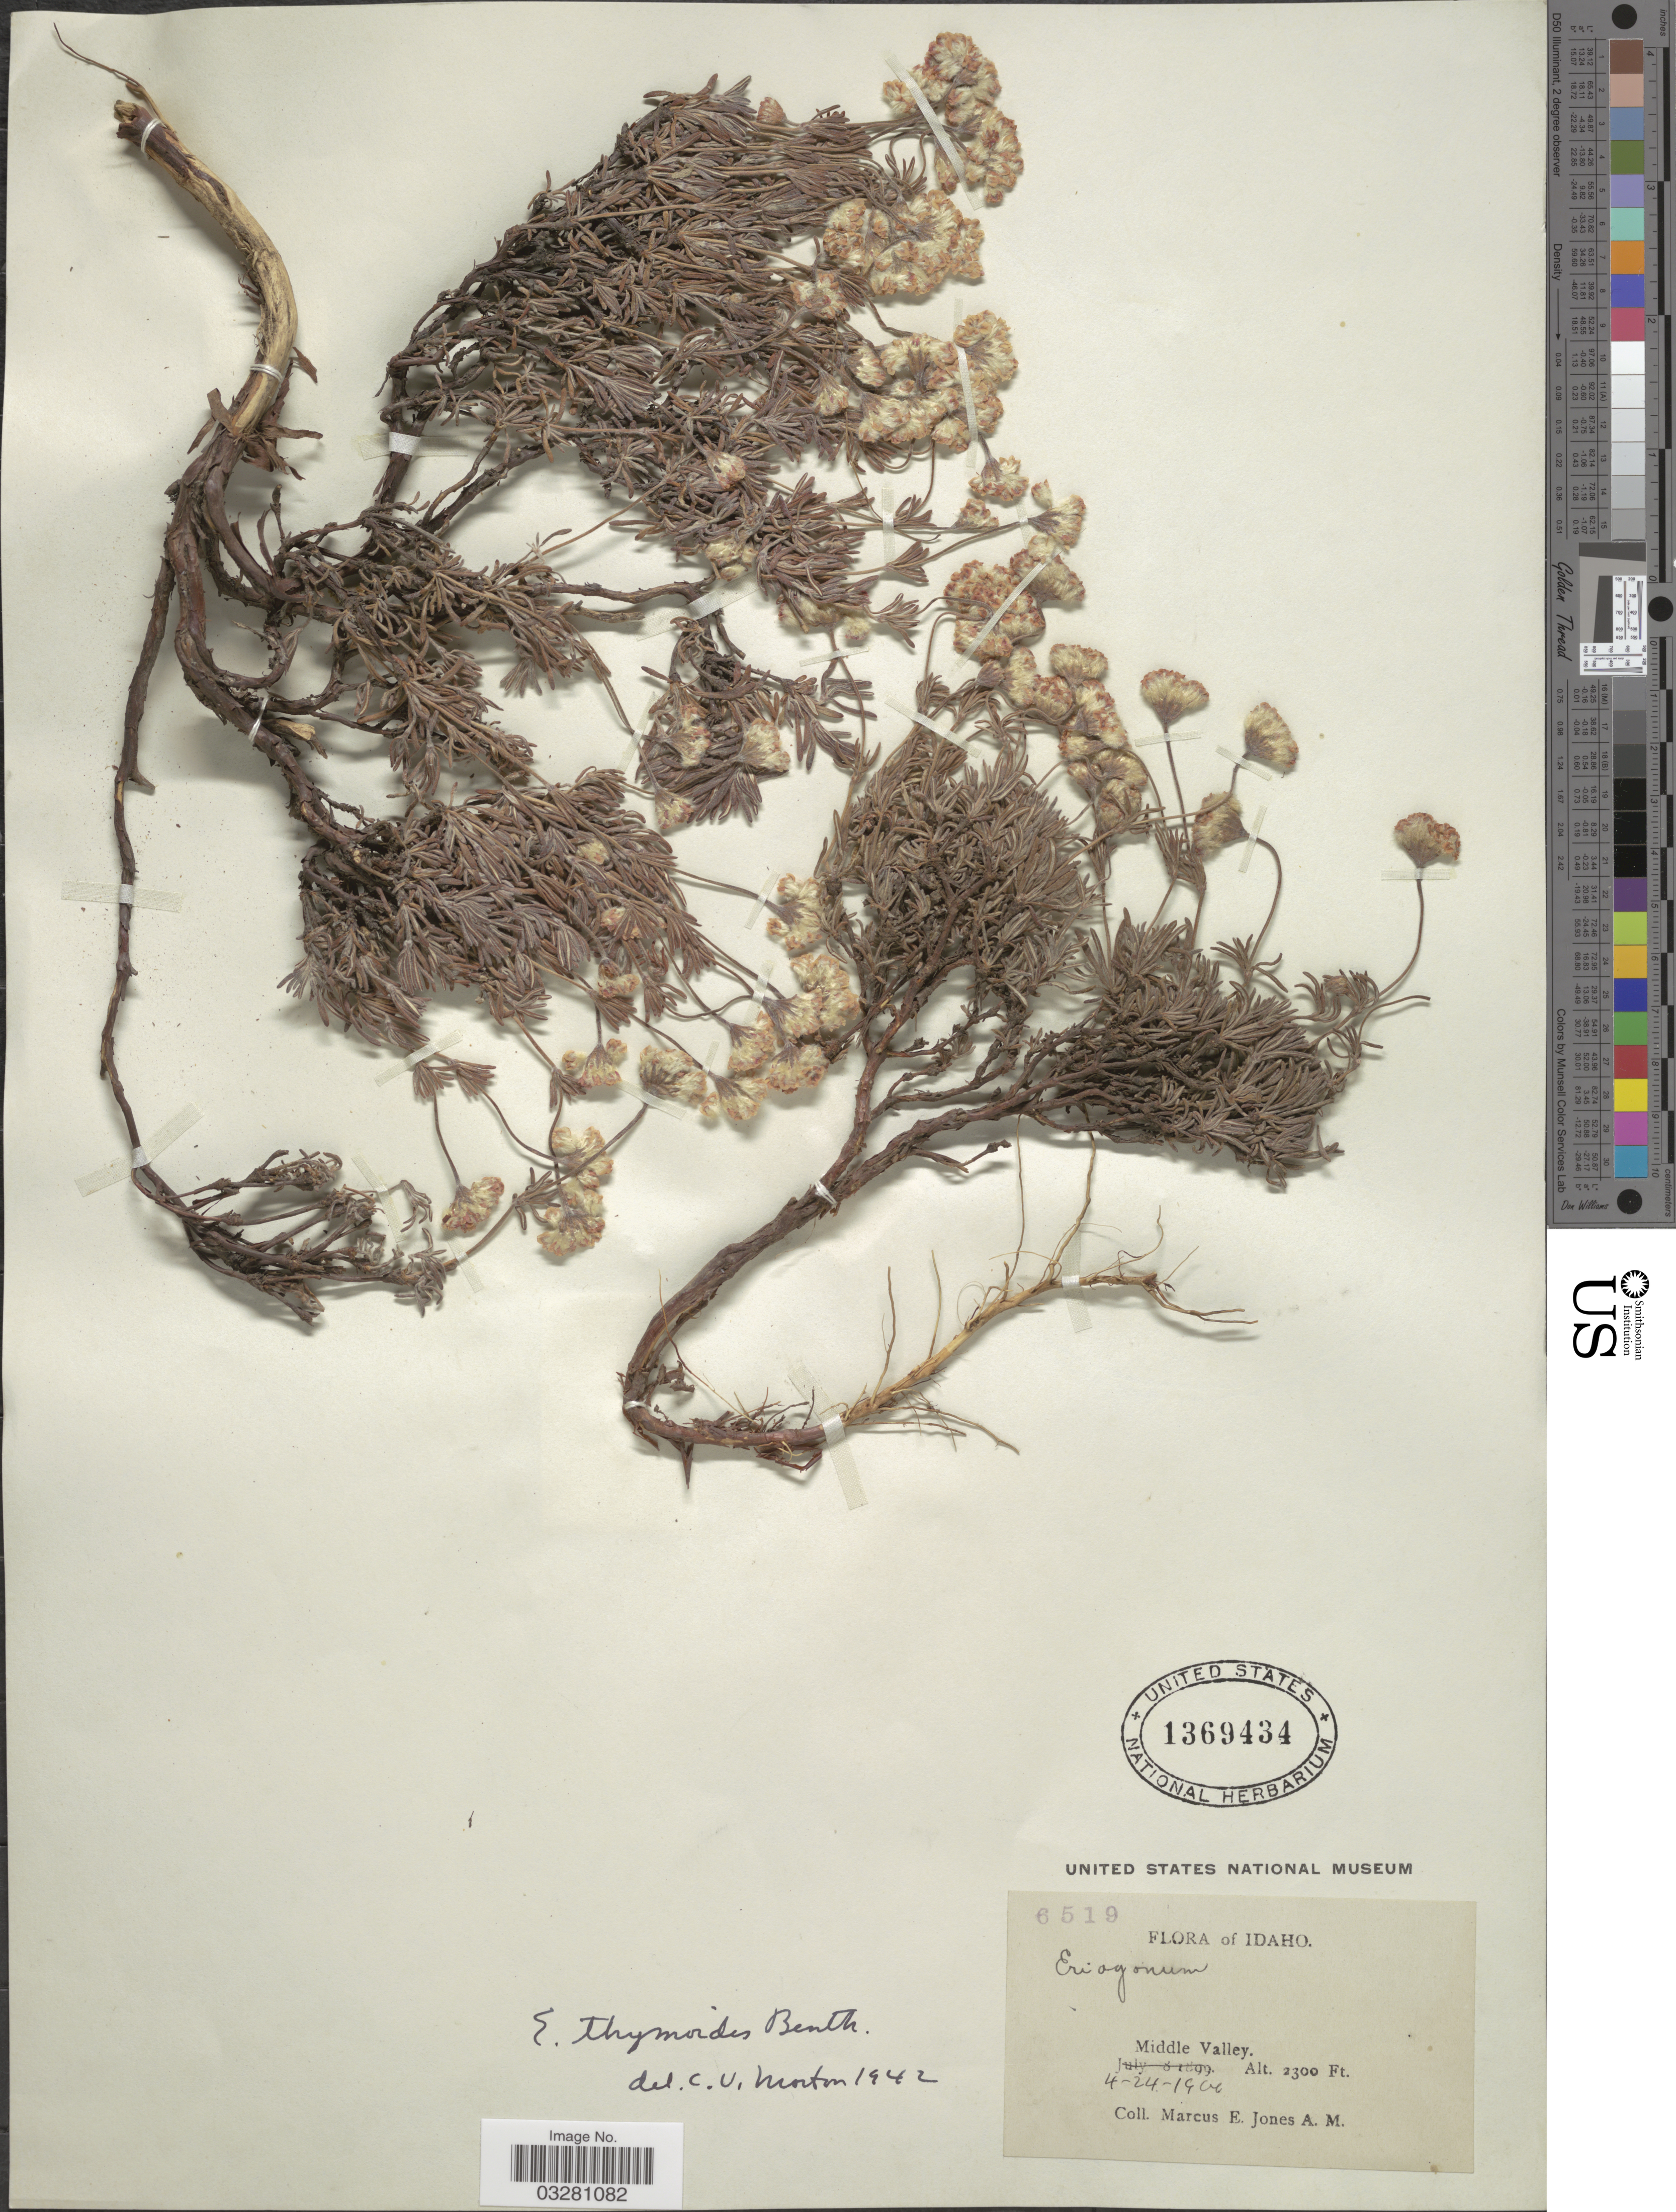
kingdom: Plantae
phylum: Tracheophyta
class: Magnoliopsida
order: Caryophyllales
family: Polygonaceae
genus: Eriogonum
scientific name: Eriogonum thymoides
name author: Benth. in DC.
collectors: M. E. Jones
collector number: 6519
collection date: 1900-04-24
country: United States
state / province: Idaho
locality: Middle Valley.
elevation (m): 701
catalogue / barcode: US 1369434